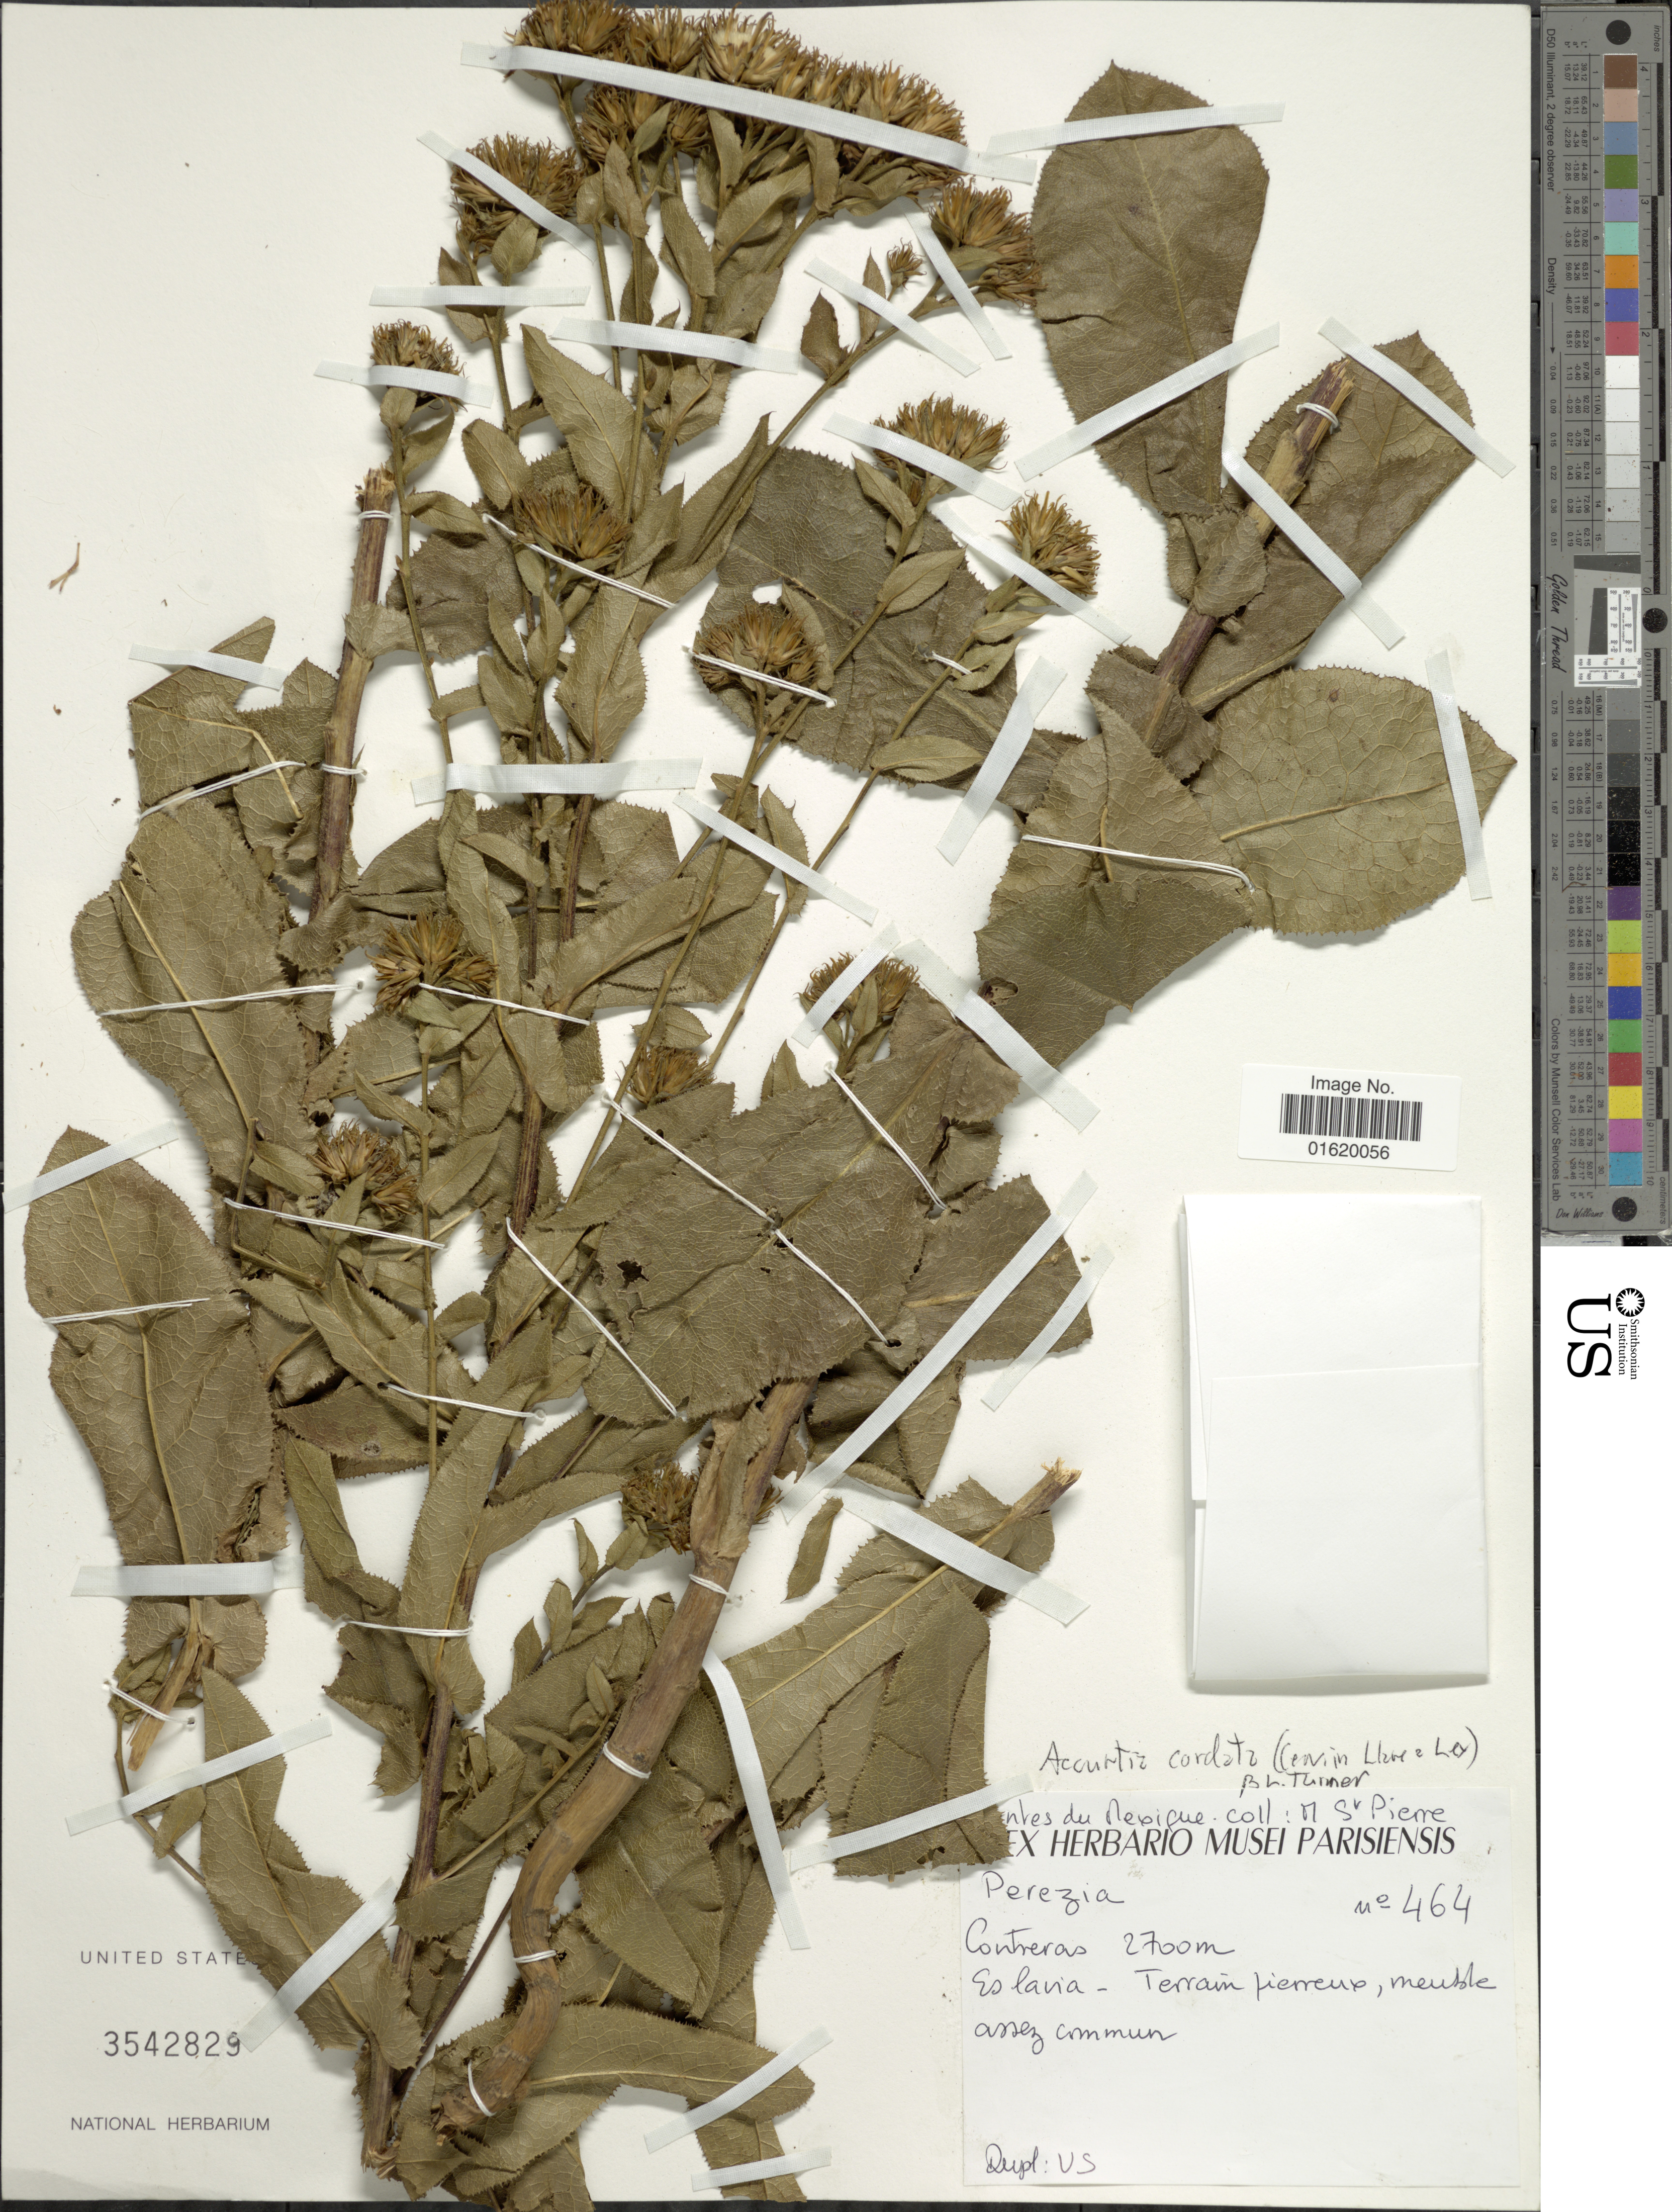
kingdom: Plantae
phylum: Tracheophyta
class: Magnoliopsida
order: Asterales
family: Asteraceae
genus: Acourtia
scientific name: Acourtia cordata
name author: (Cerv.) B.L. Turner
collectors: M. St. Pierre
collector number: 464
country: Mexico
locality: Entres du Mexique, es lavia, Terrain pierreux, meuble assez commun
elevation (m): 2700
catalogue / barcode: US 3542829